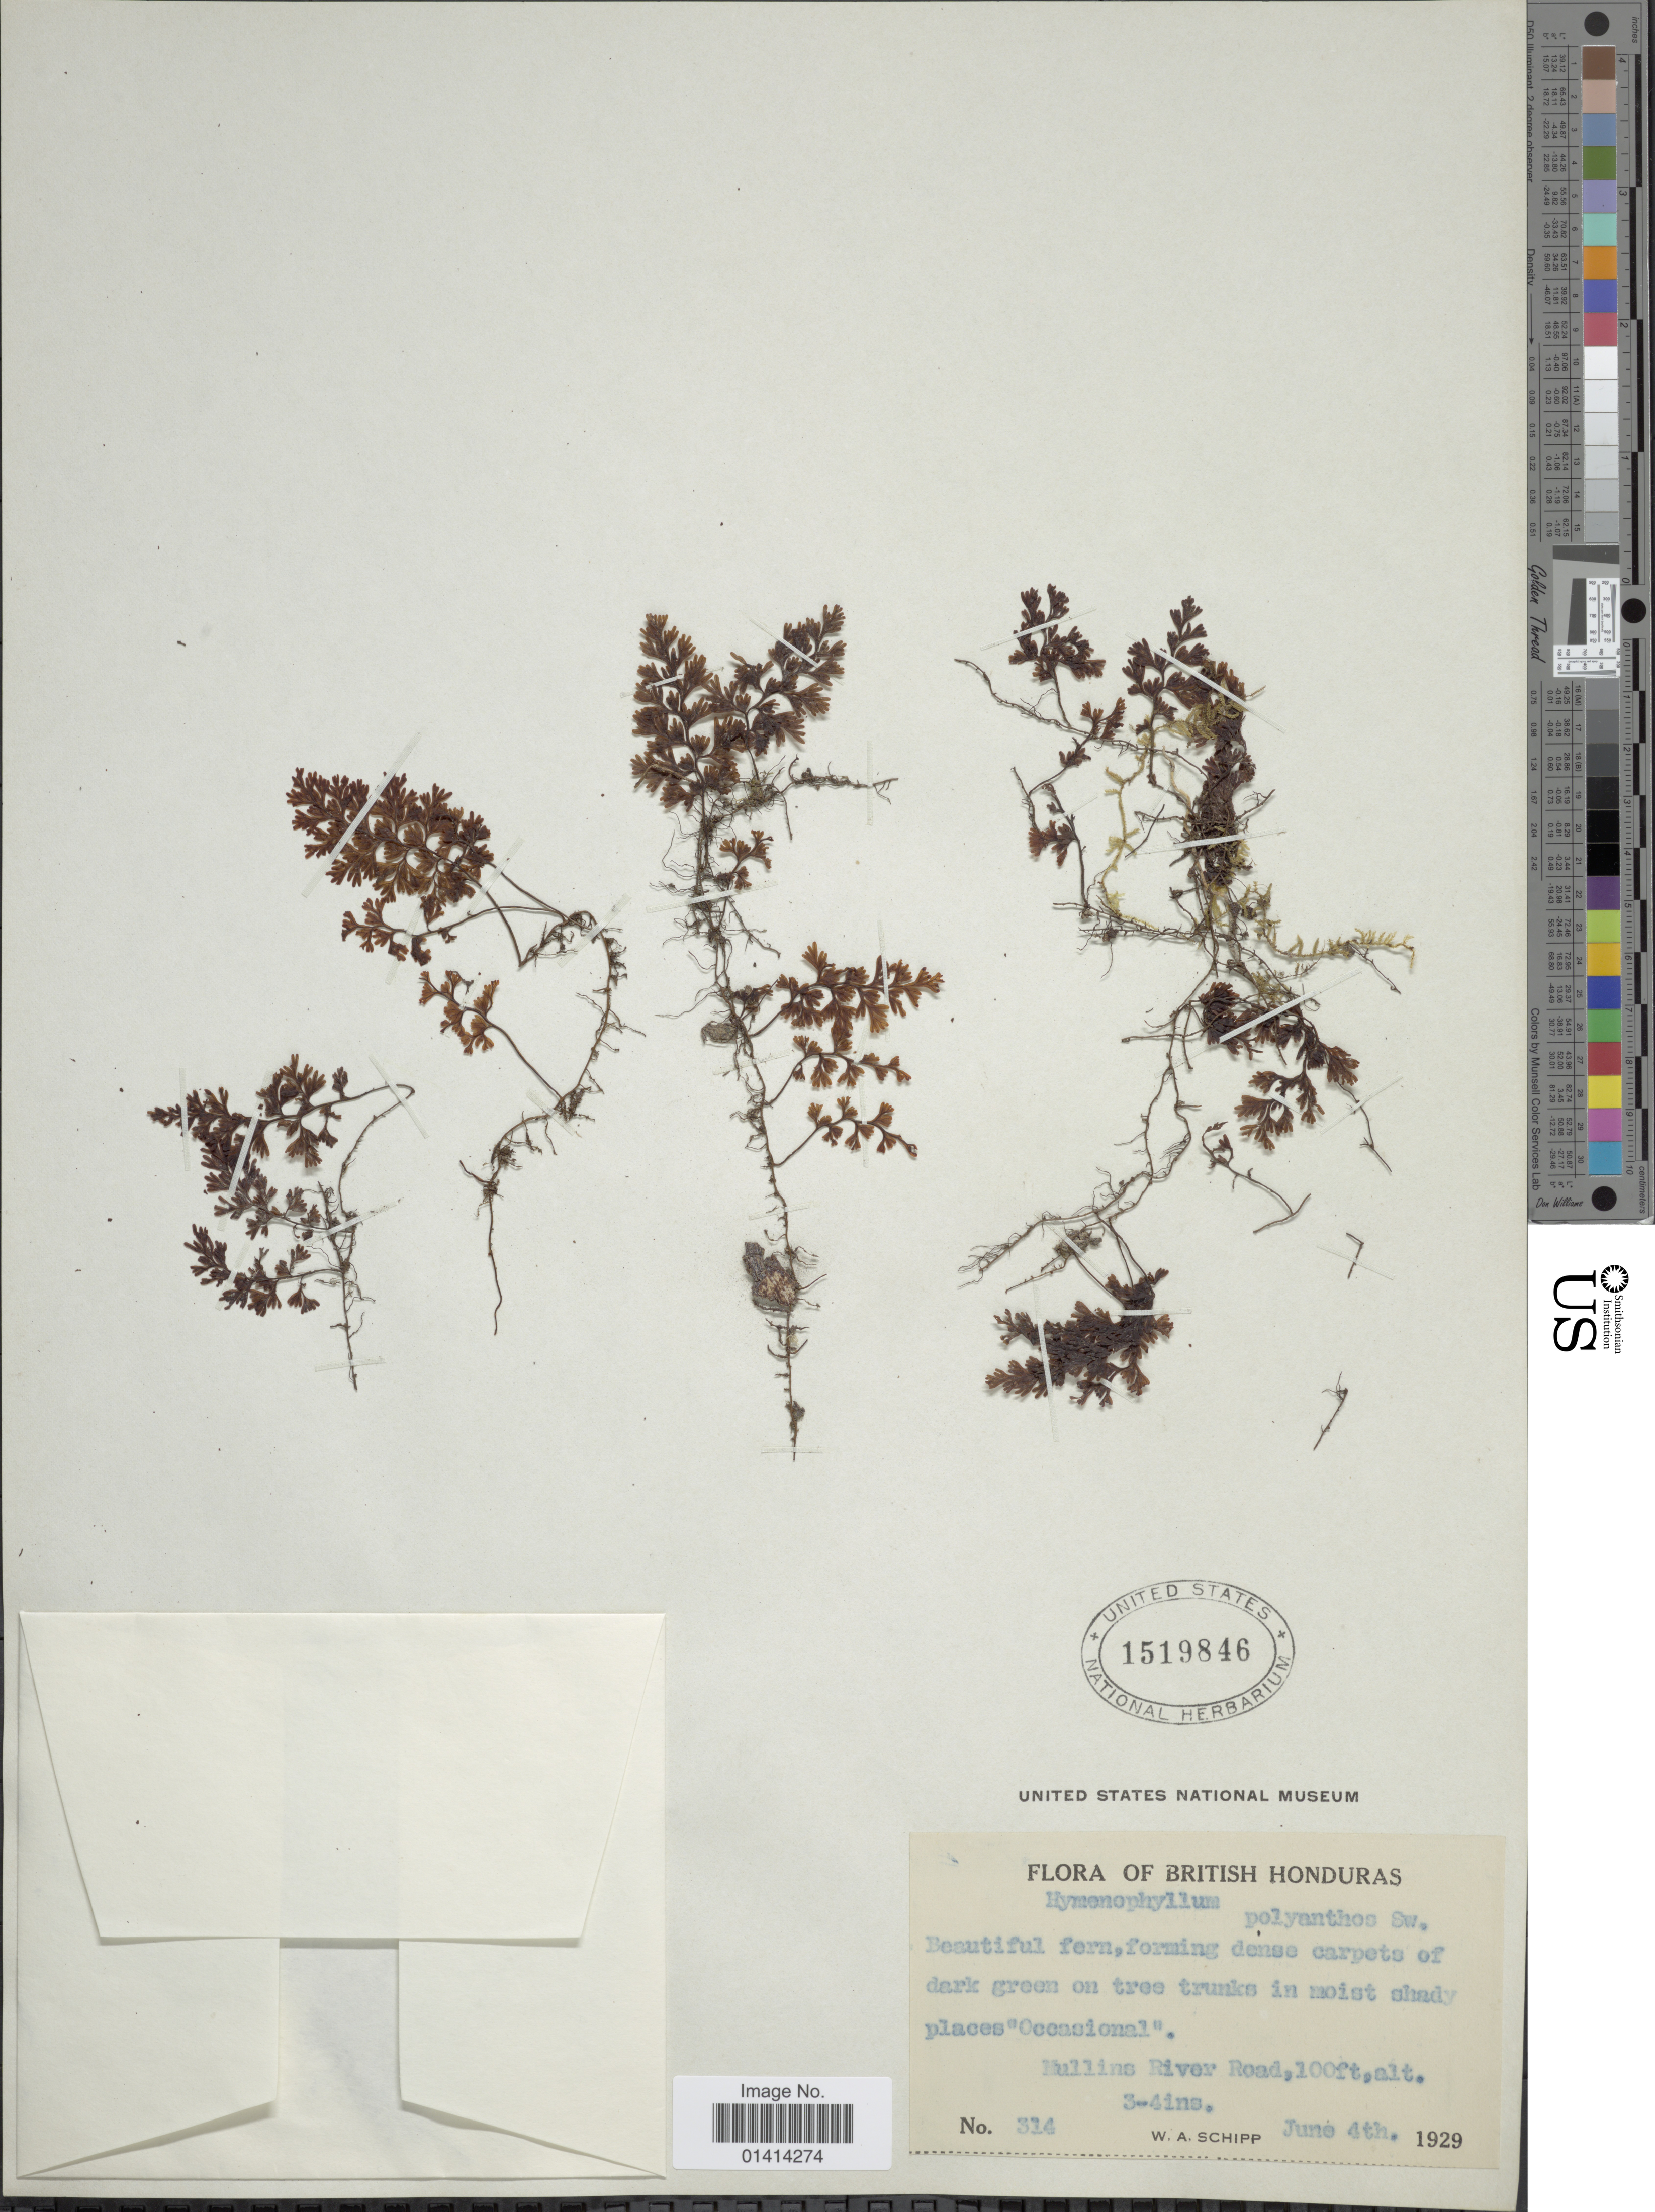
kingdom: Plantae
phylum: Tracheophyta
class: Polypodiopsida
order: Hymenophyllales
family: Hymenophyllaceae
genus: Hymenophyllum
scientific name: Hymenophyllum polyanthos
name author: (Sw.) Sw.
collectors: W. Schipp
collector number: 314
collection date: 1929-06-04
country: Belize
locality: British Honduras, Mullins River Road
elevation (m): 30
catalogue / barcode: US 1519846